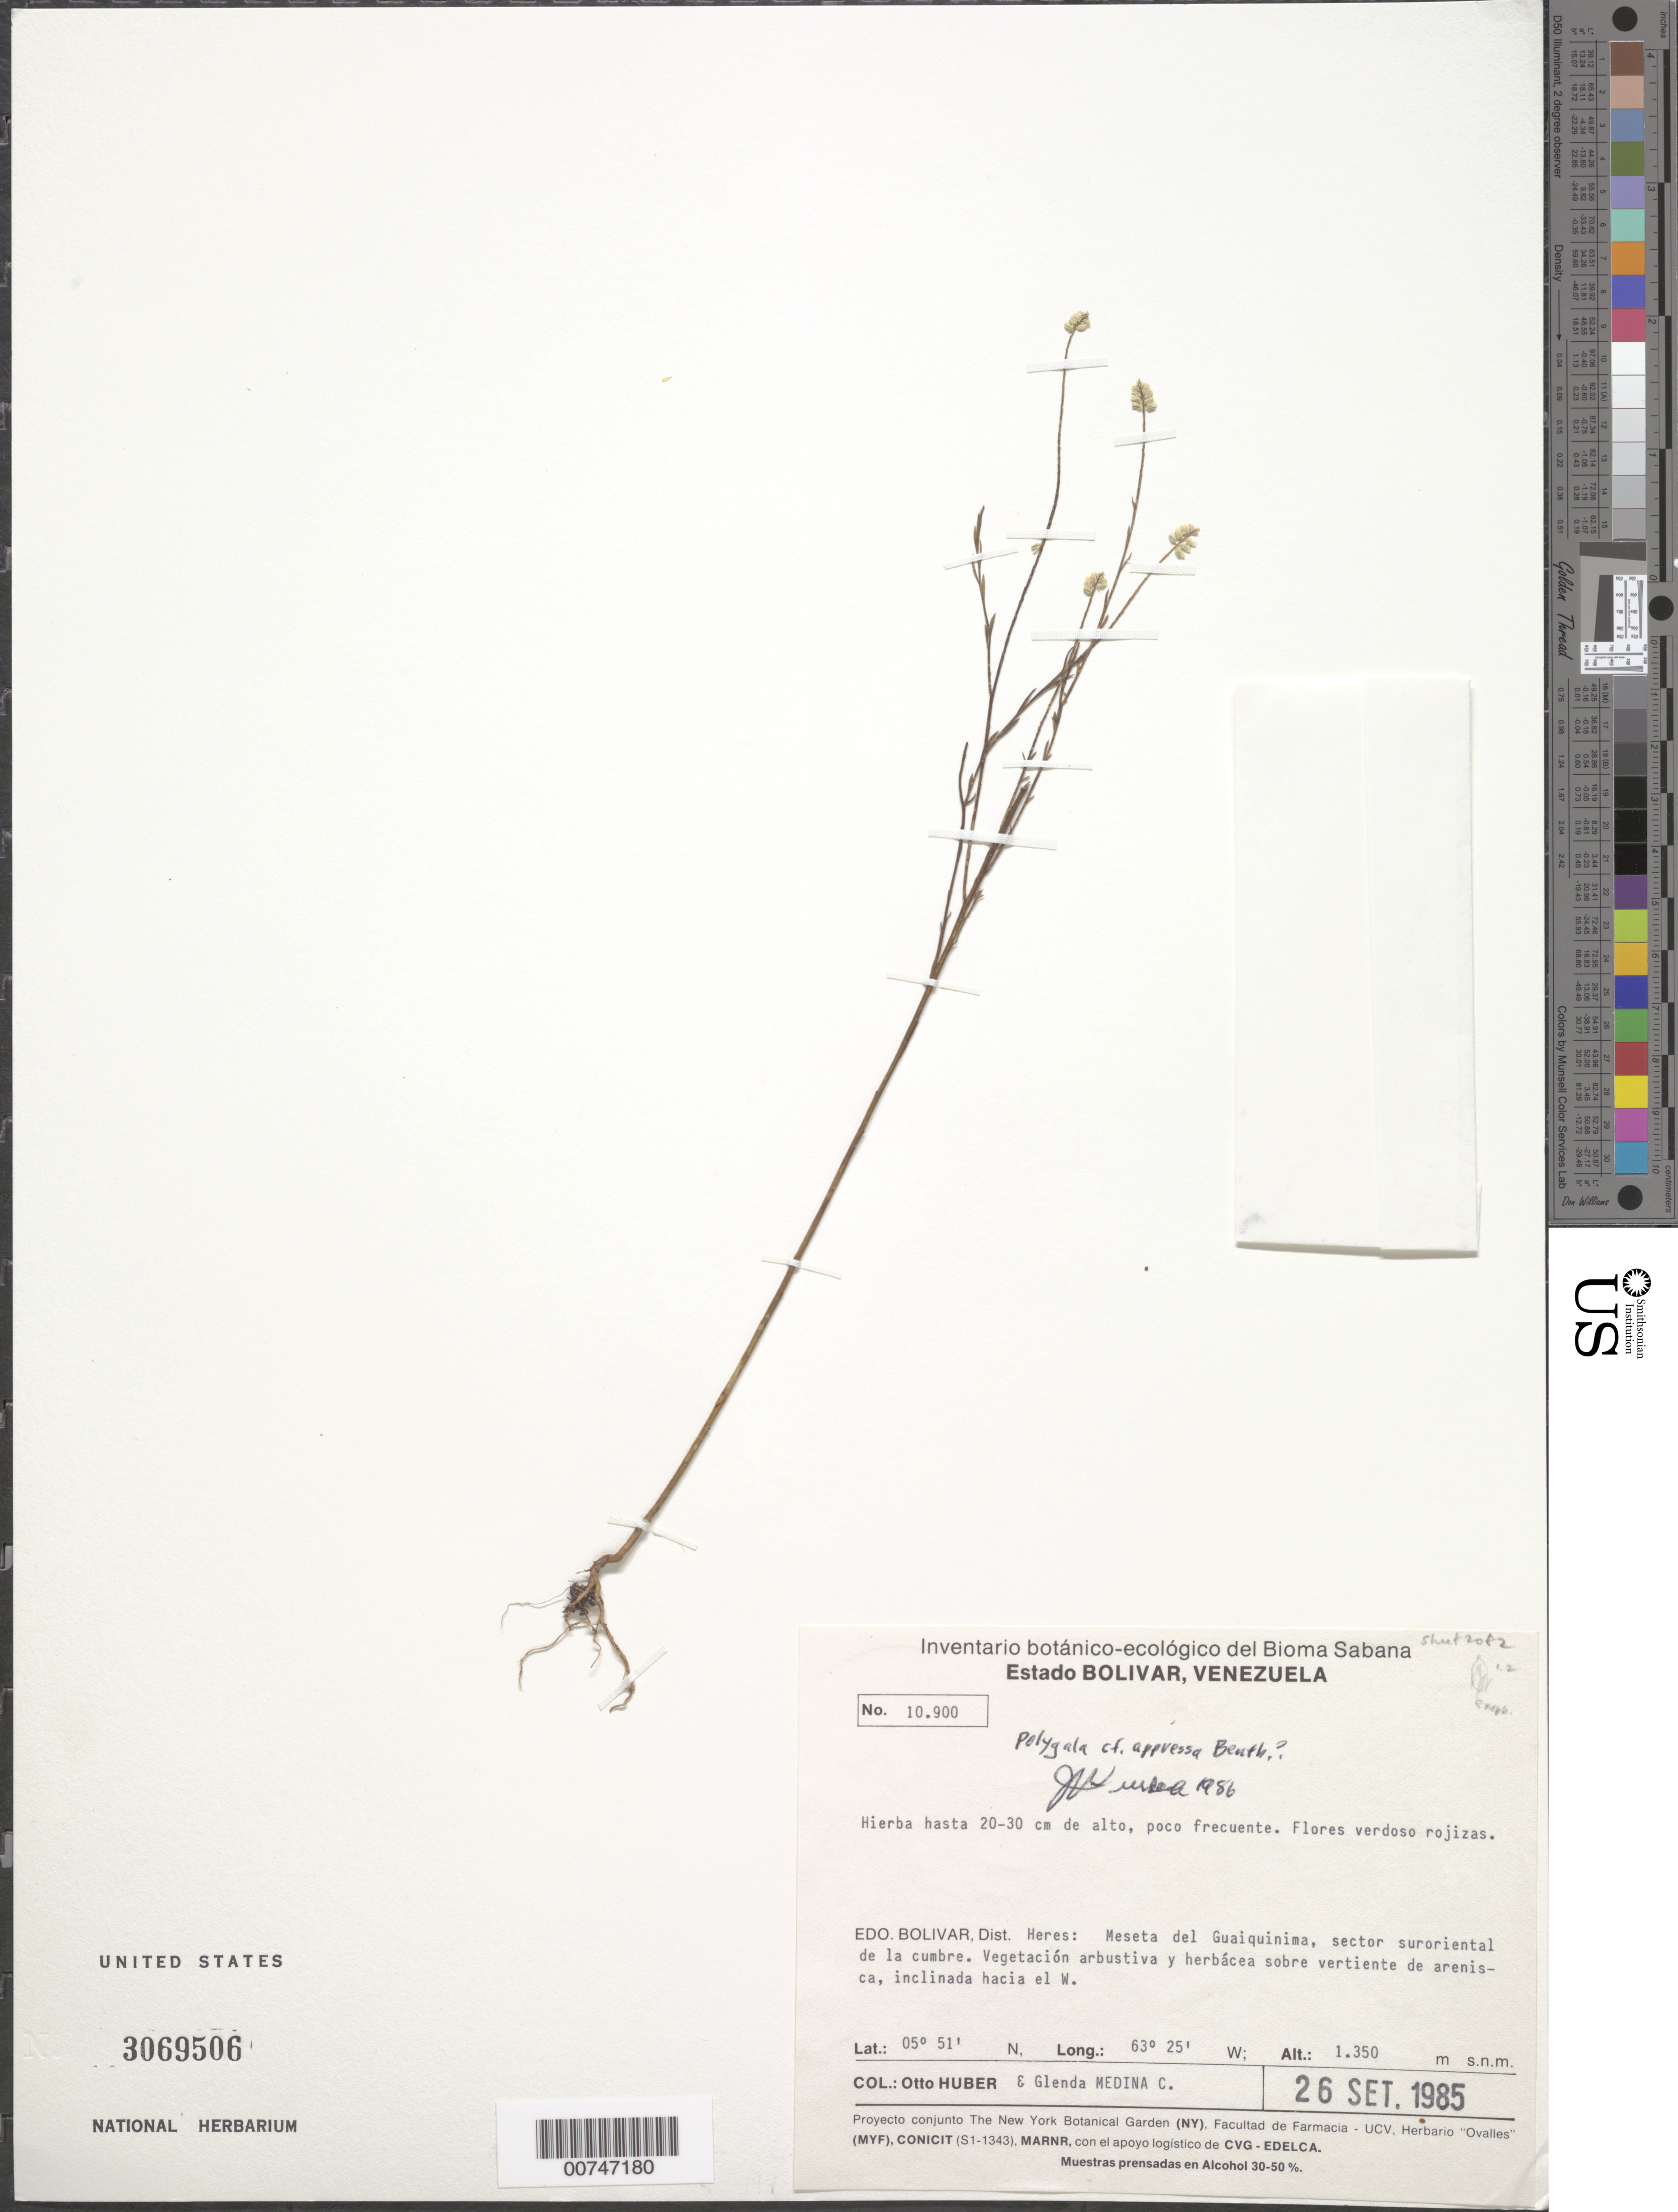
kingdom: Plantae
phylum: Tracheophyta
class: Magnoliopsida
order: Fabales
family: Polygalaceae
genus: Polygala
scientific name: Polygala appressa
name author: Benth.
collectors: O. Huber & G. Medina C.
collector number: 10900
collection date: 1985-09-26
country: Venezuela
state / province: Bolivar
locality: Dist. Heres: Meseta del Guaiquinima, sector suroriental de la cumbre.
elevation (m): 1350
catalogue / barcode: US 3069506